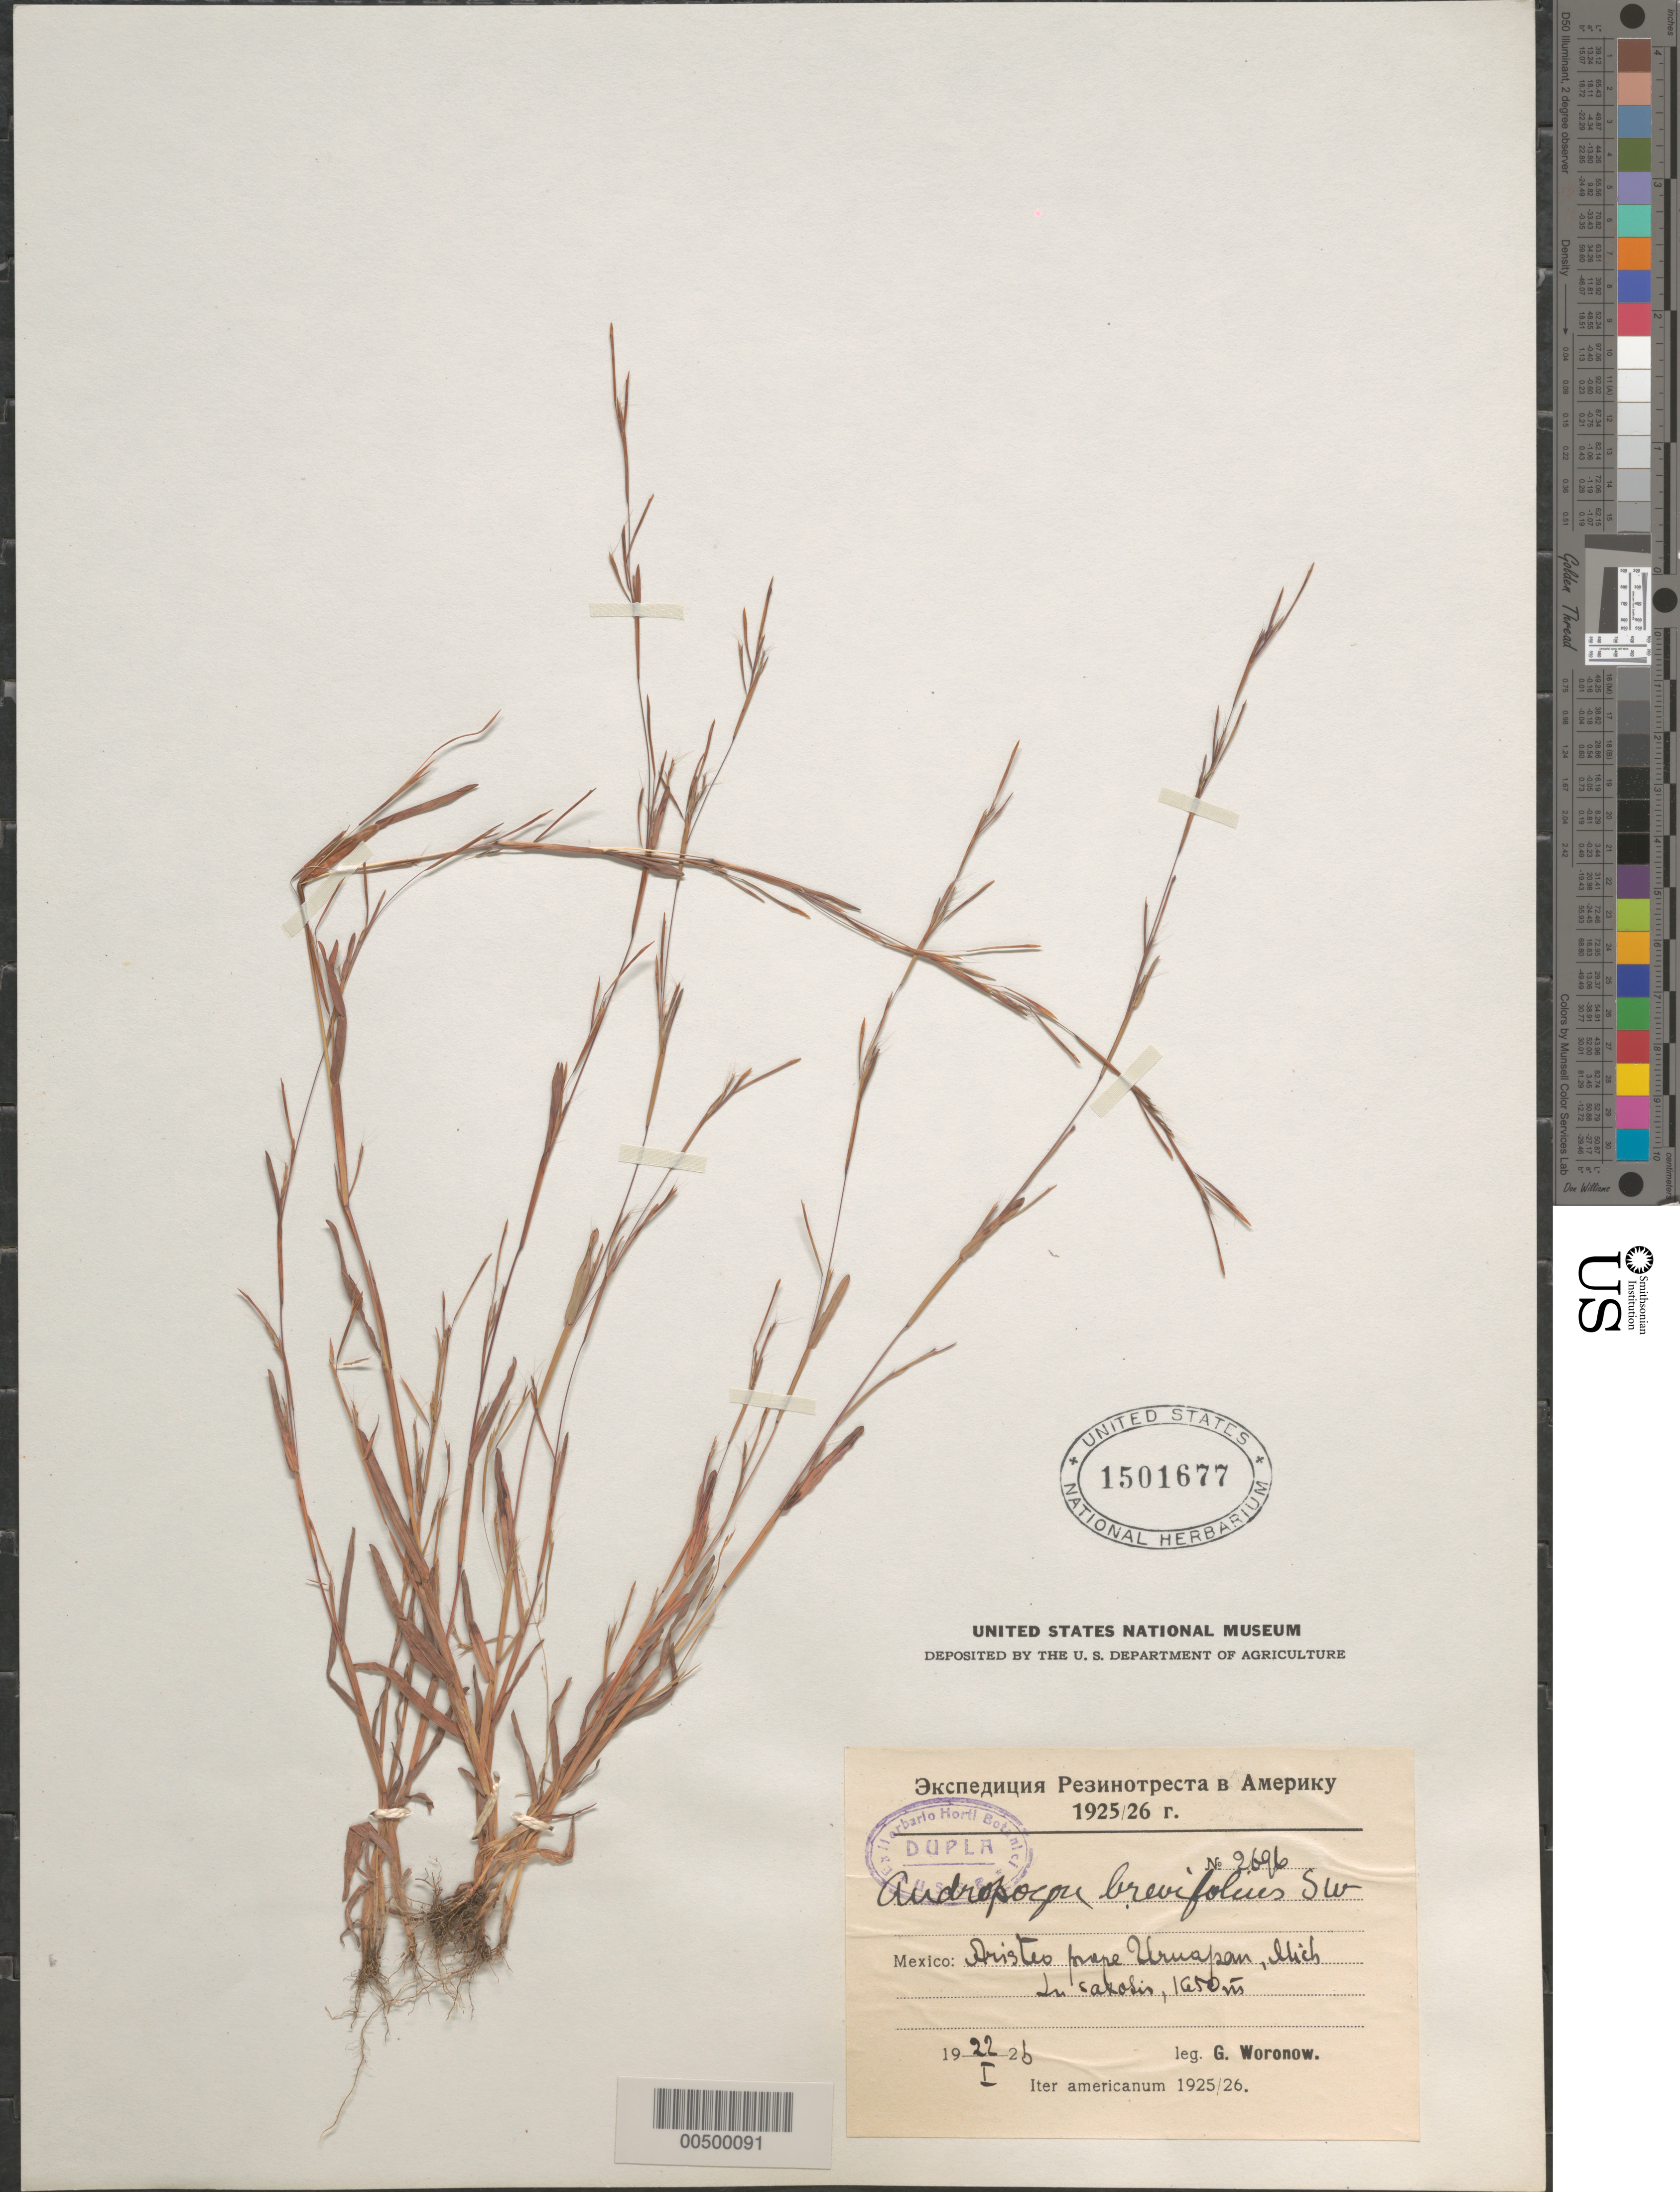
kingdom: Plantae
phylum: Tracheophyta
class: Liliopsida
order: Poales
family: Poaceae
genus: Schizachyrium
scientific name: Schizachyrium brevifolium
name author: (Sw.) Nees ex Büse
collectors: G. Woronow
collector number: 2696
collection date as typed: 22 Jan 1926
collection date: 1926-01-22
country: Mexico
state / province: Michoacán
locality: Aristes prope Uruapan, in saxosis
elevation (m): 1650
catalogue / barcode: US 1501677